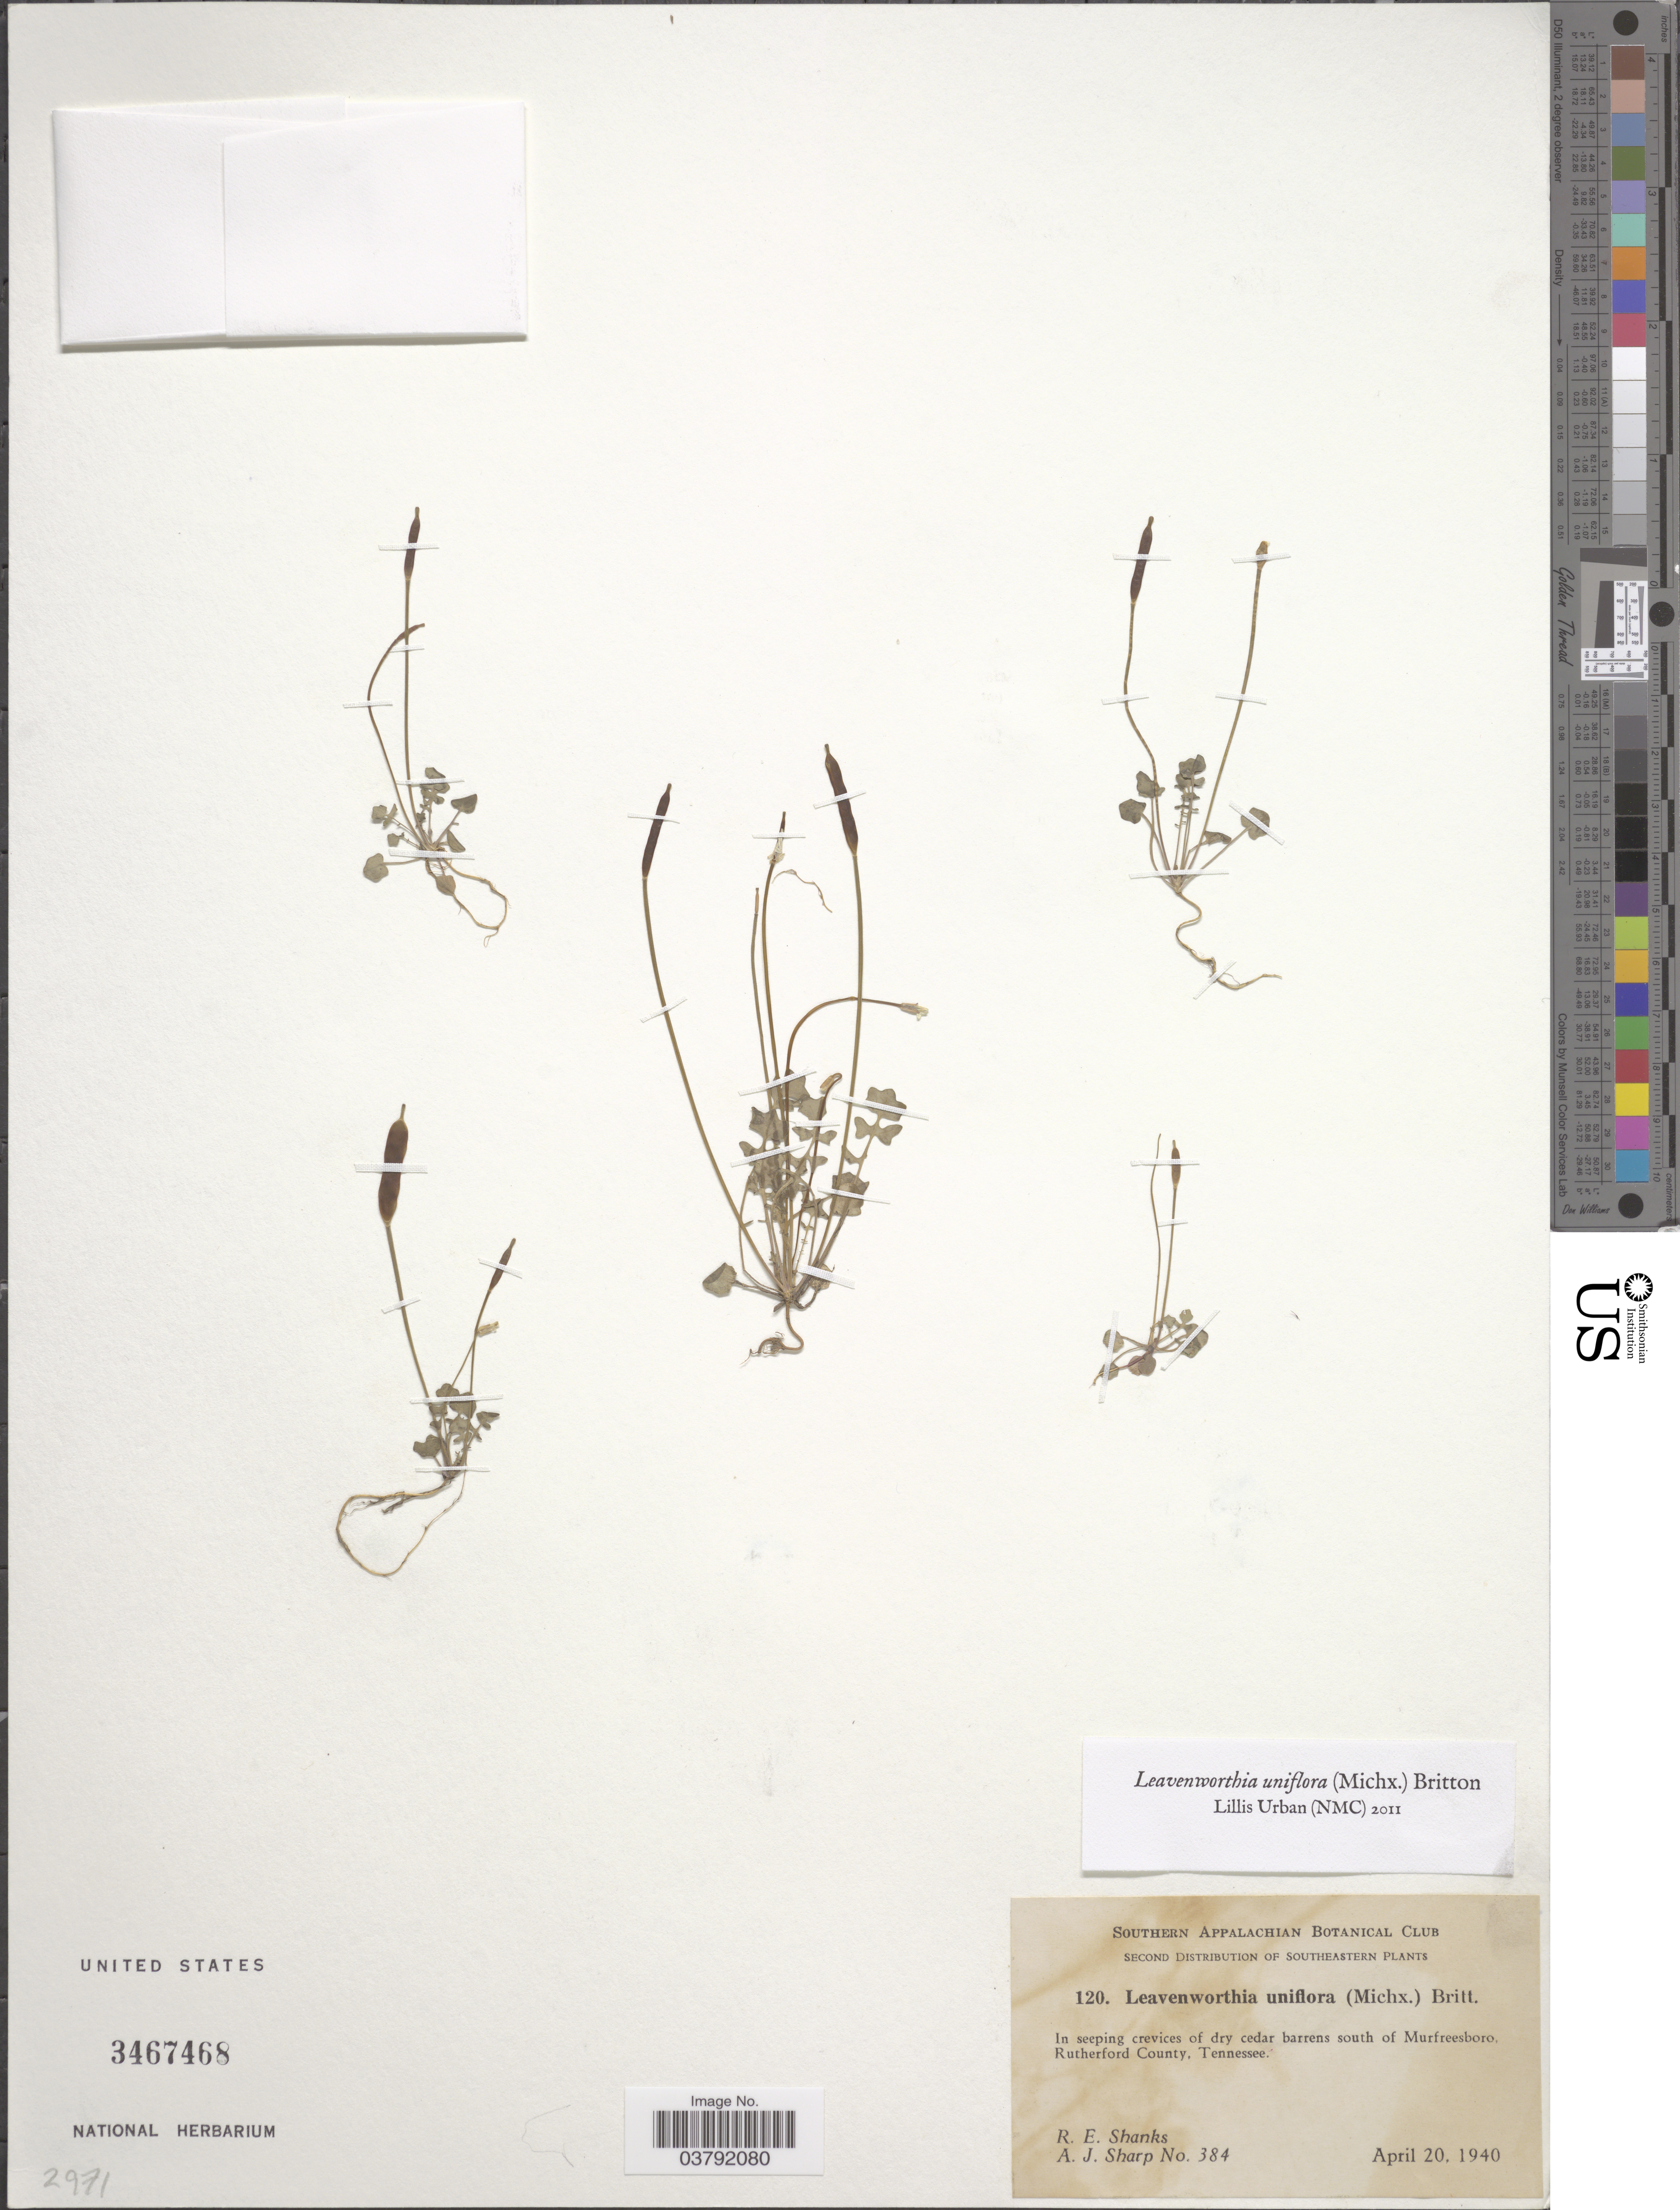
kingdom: Plantae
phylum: Tracheophyta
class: Magnoliopsida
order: Brassicales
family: Brassicaceae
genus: Leavenworthia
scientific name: Leavenworthia uniflora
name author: (Michx.) Britton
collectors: R. Shanks & A. J. Sharp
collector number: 384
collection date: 1940-04-20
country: United States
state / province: Tennessee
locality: Southeastern. South of Murfreesboro, Rutherford County.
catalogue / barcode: US 3467468